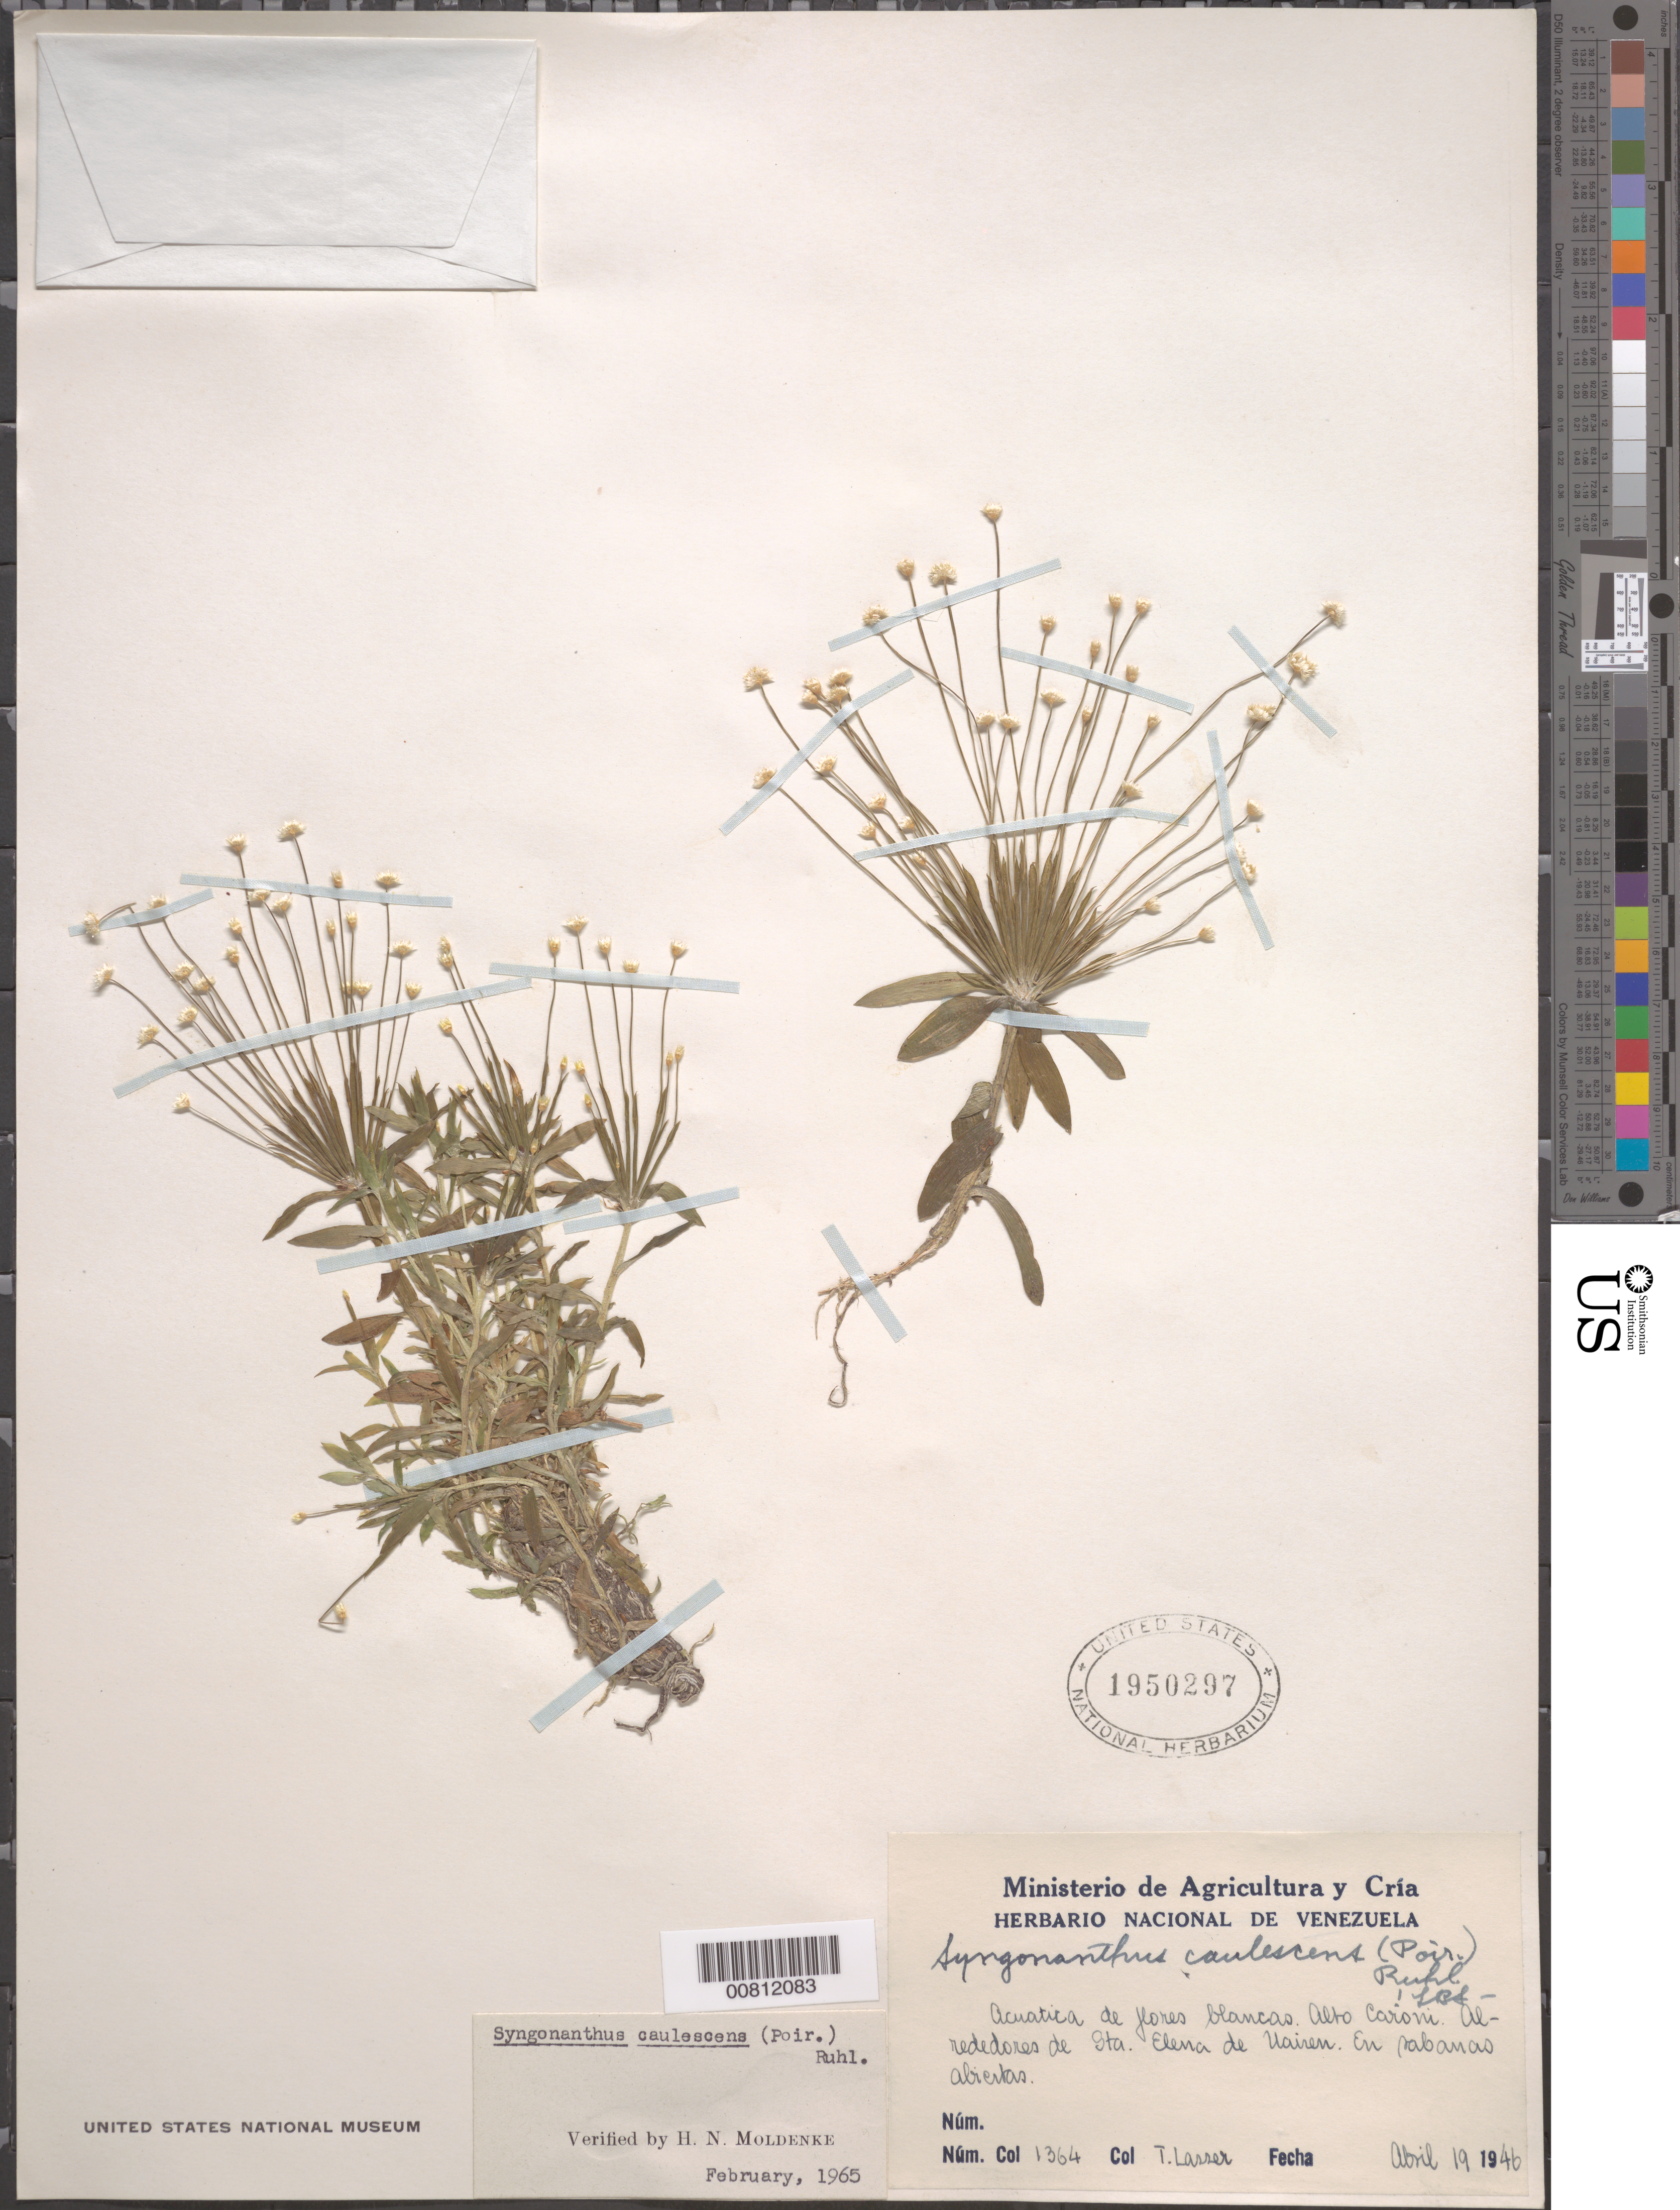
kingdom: Plantae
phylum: Tracheophyta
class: Liliopsida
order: Poales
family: Eriocaulaceae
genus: Syngonanthus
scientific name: Syngonanthus caulescens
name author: (Poir.) Ruhland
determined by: Moldenke, H. N.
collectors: T. Lasser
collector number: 1364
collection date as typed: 19-Apr-46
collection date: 1946-04-19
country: Venezuela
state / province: Bolívar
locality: Sta. Elena de Uairén, alrededores; Alto Caroní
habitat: Sabanas abiertas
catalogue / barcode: US 1950297